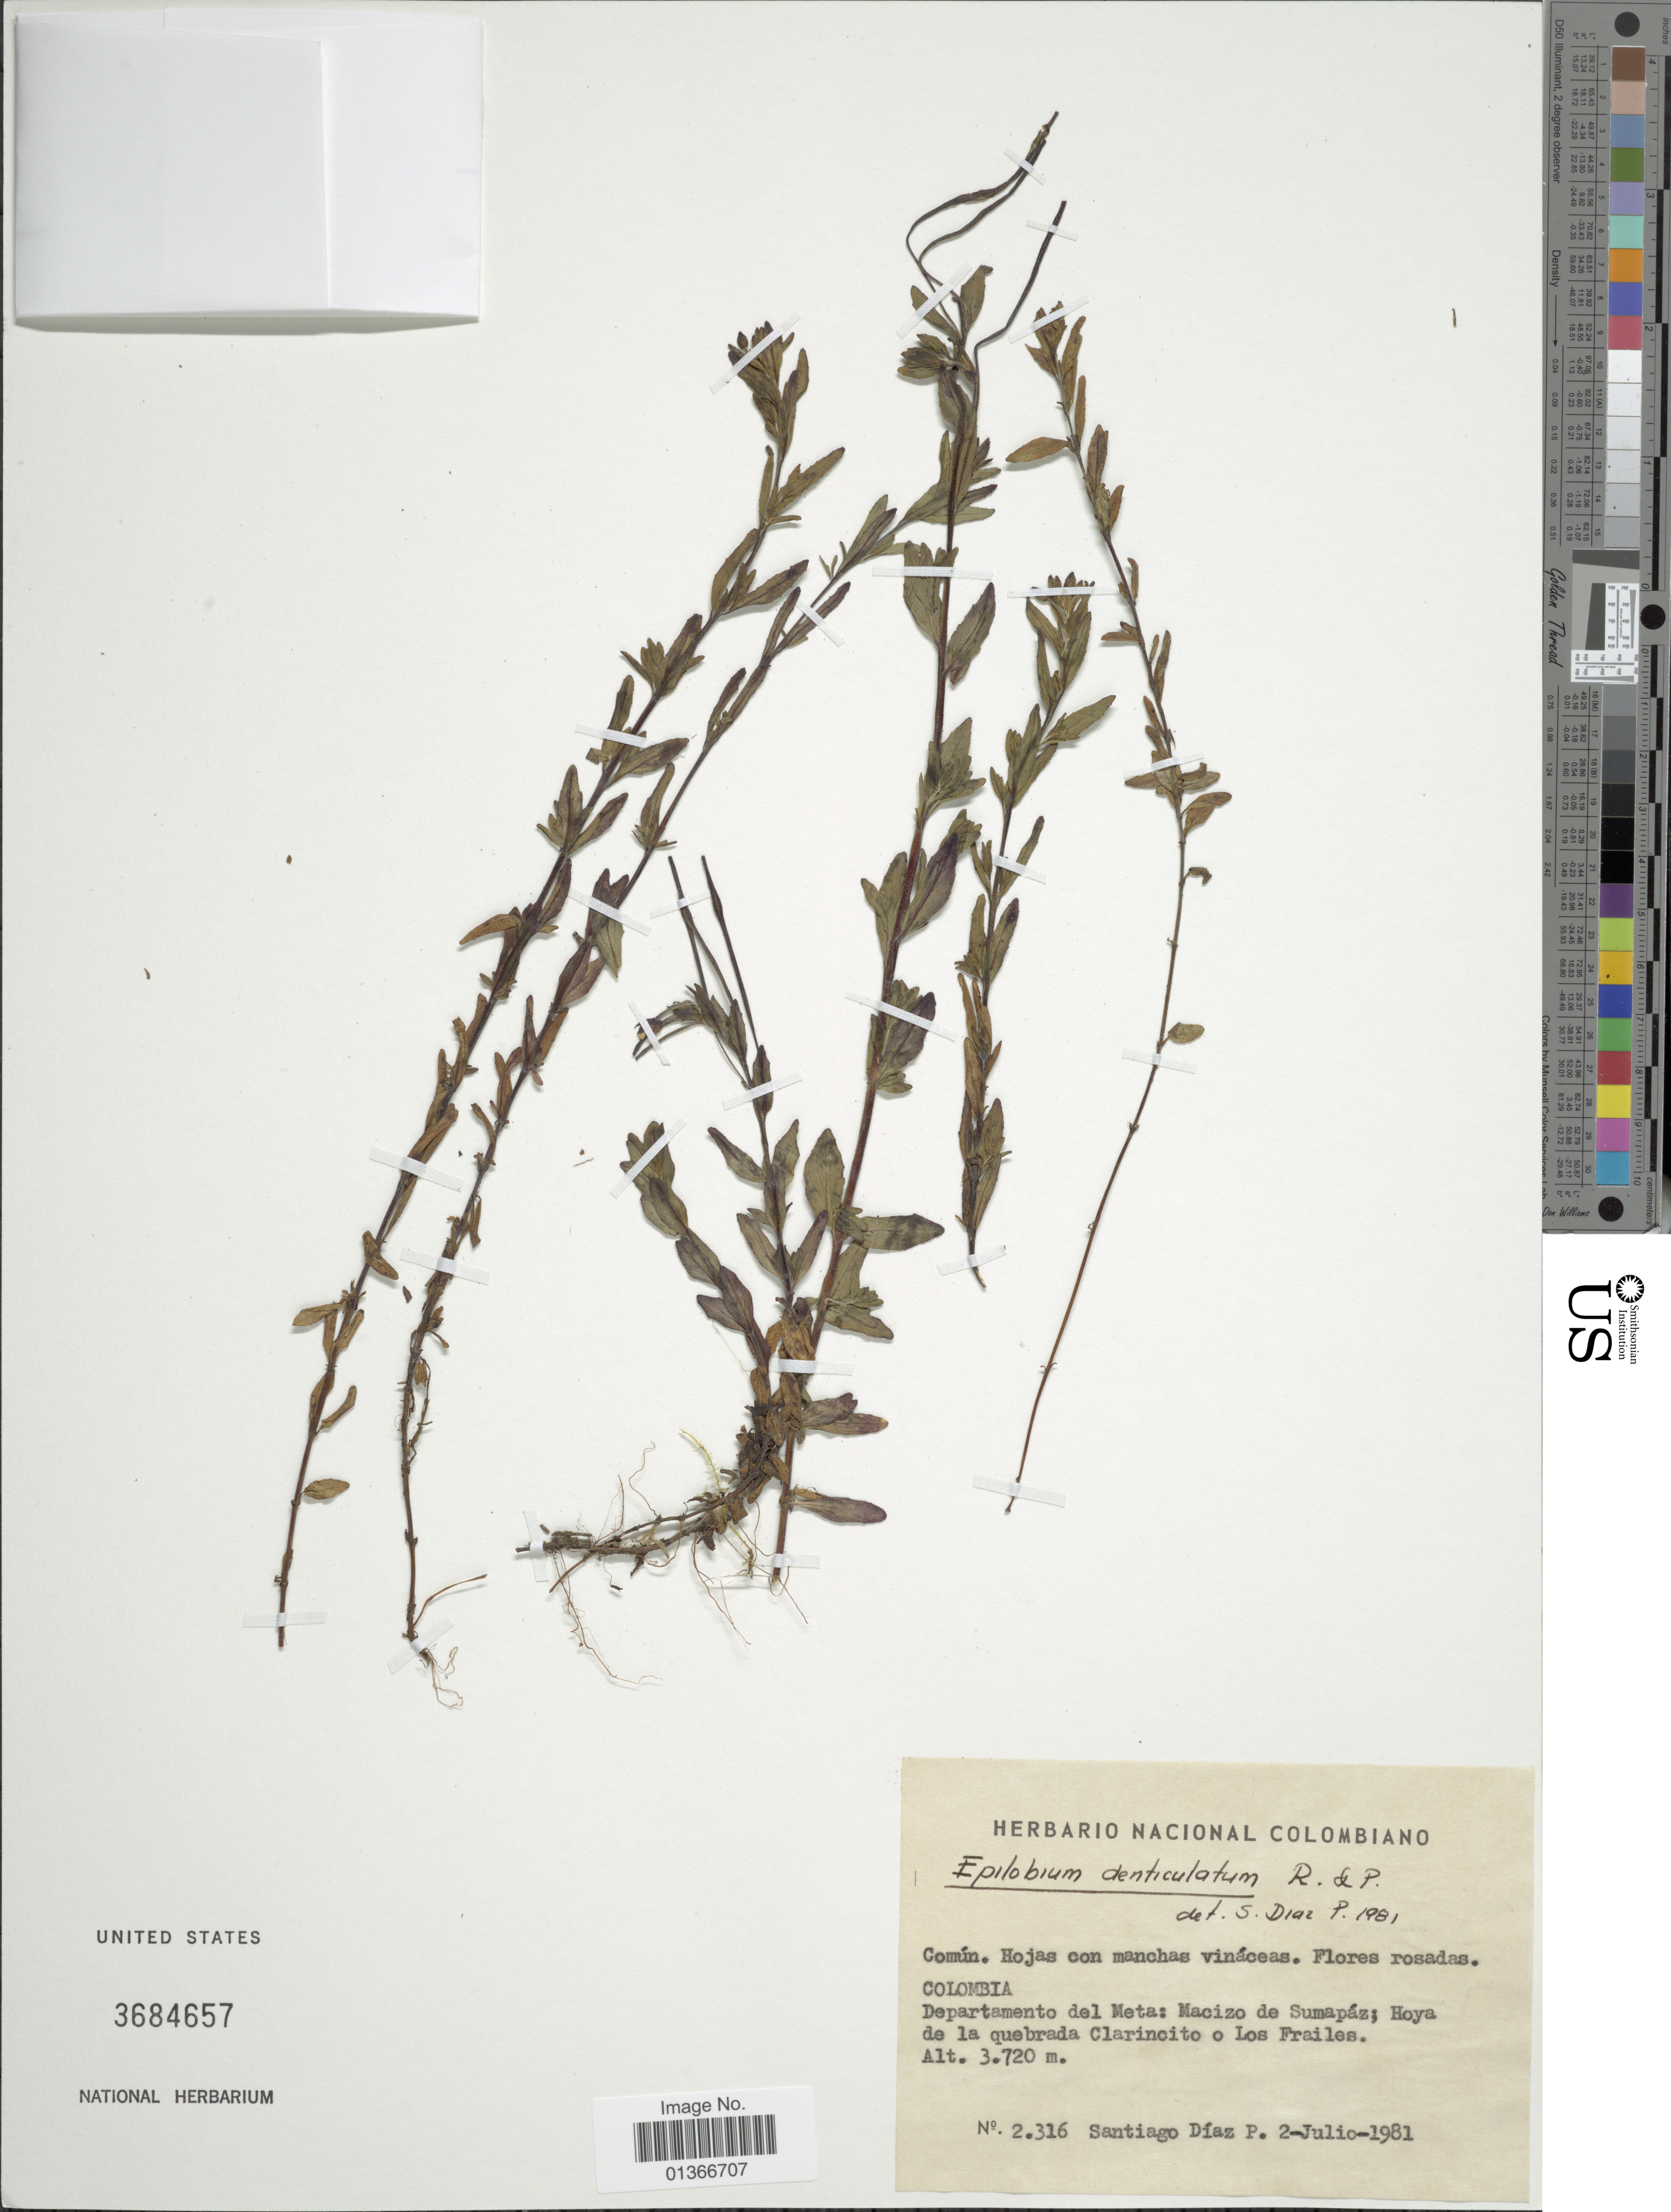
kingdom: Plantae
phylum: Tracheophyta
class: Magnoliopsida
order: Myrtales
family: Onagraceae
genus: Epilobium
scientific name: Epilobium denticulatum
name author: Ruiz & Pav.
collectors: S. Díaz Píedrahíta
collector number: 2316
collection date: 1981-07-02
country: Colombia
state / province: Meta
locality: Macizo de Sumapáz; Hoya de la quebrada Clarincito o Los Frailes.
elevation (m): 3720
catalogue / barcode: US 3684657